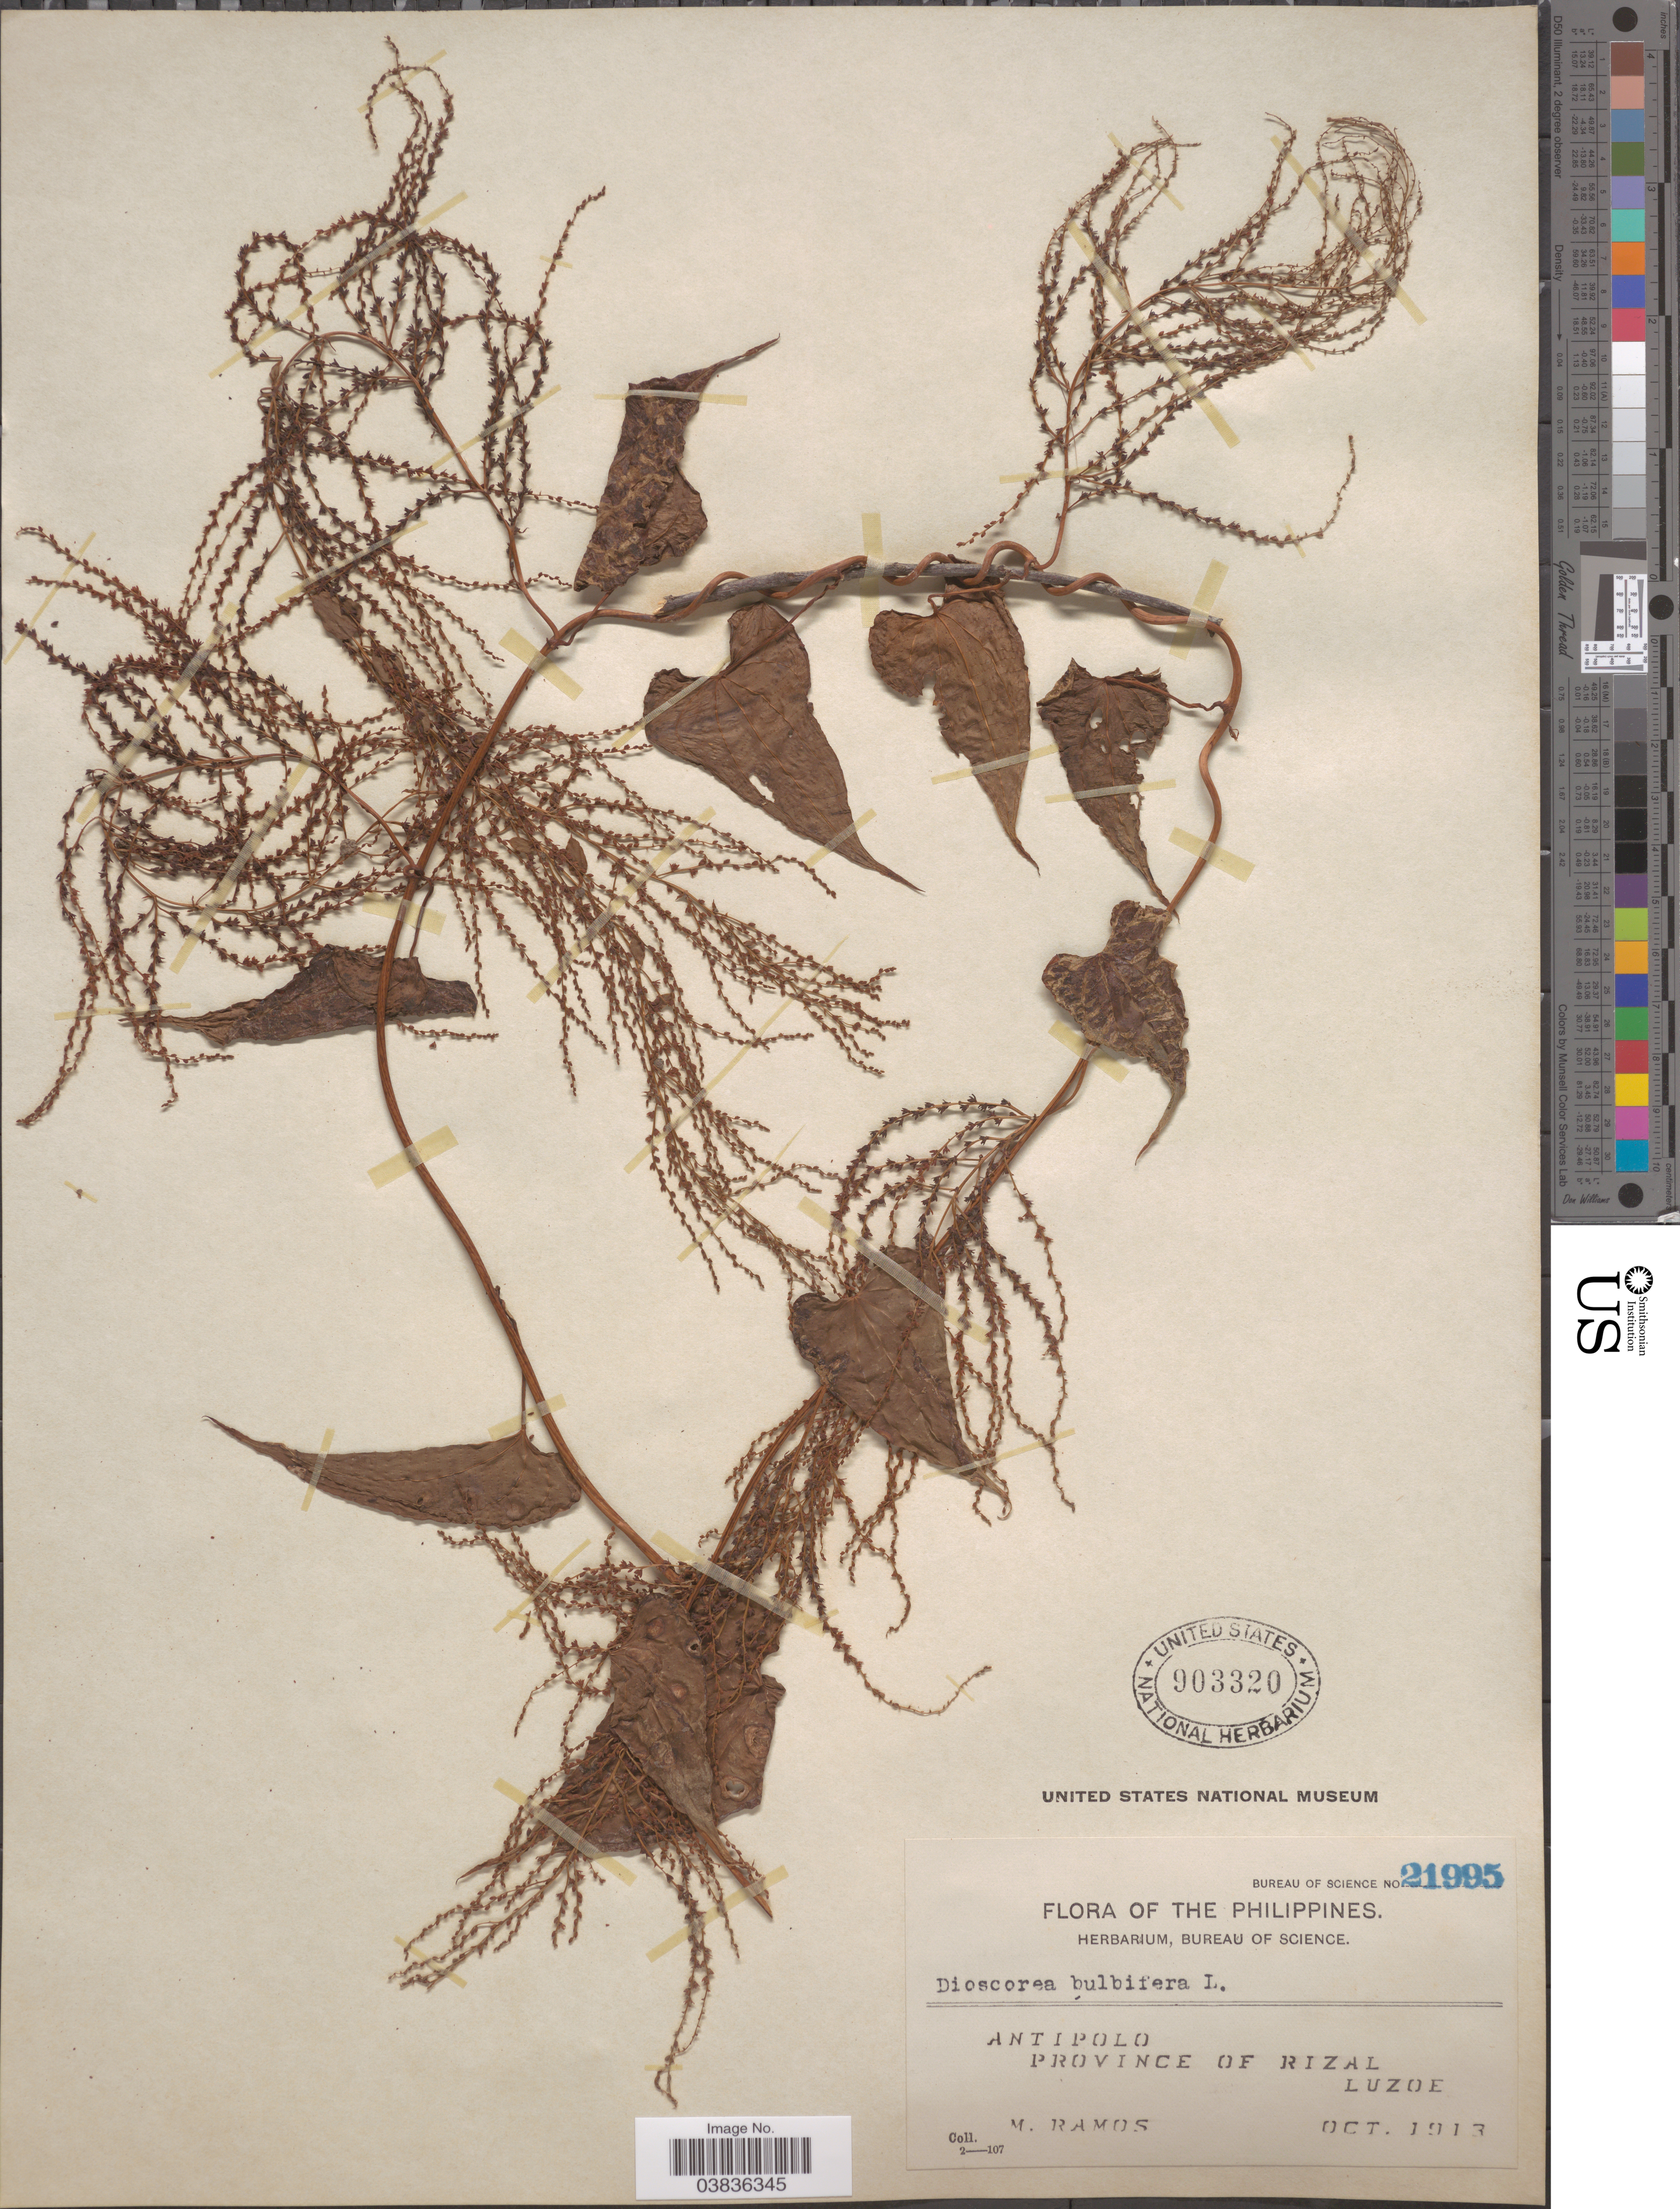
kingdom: Plantae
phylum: Tracheophyta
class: Liliopsida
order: Dioscoreales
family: Dioscoreaceae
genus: Dioscorea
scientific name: Dioscorea bulbifera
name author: L.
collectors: M. Ramon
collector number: Bureau of Science 21995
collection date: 1913-10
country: Philippines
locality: Antipolo. Province of Rizal, Luzoe.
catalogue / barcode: US 903320